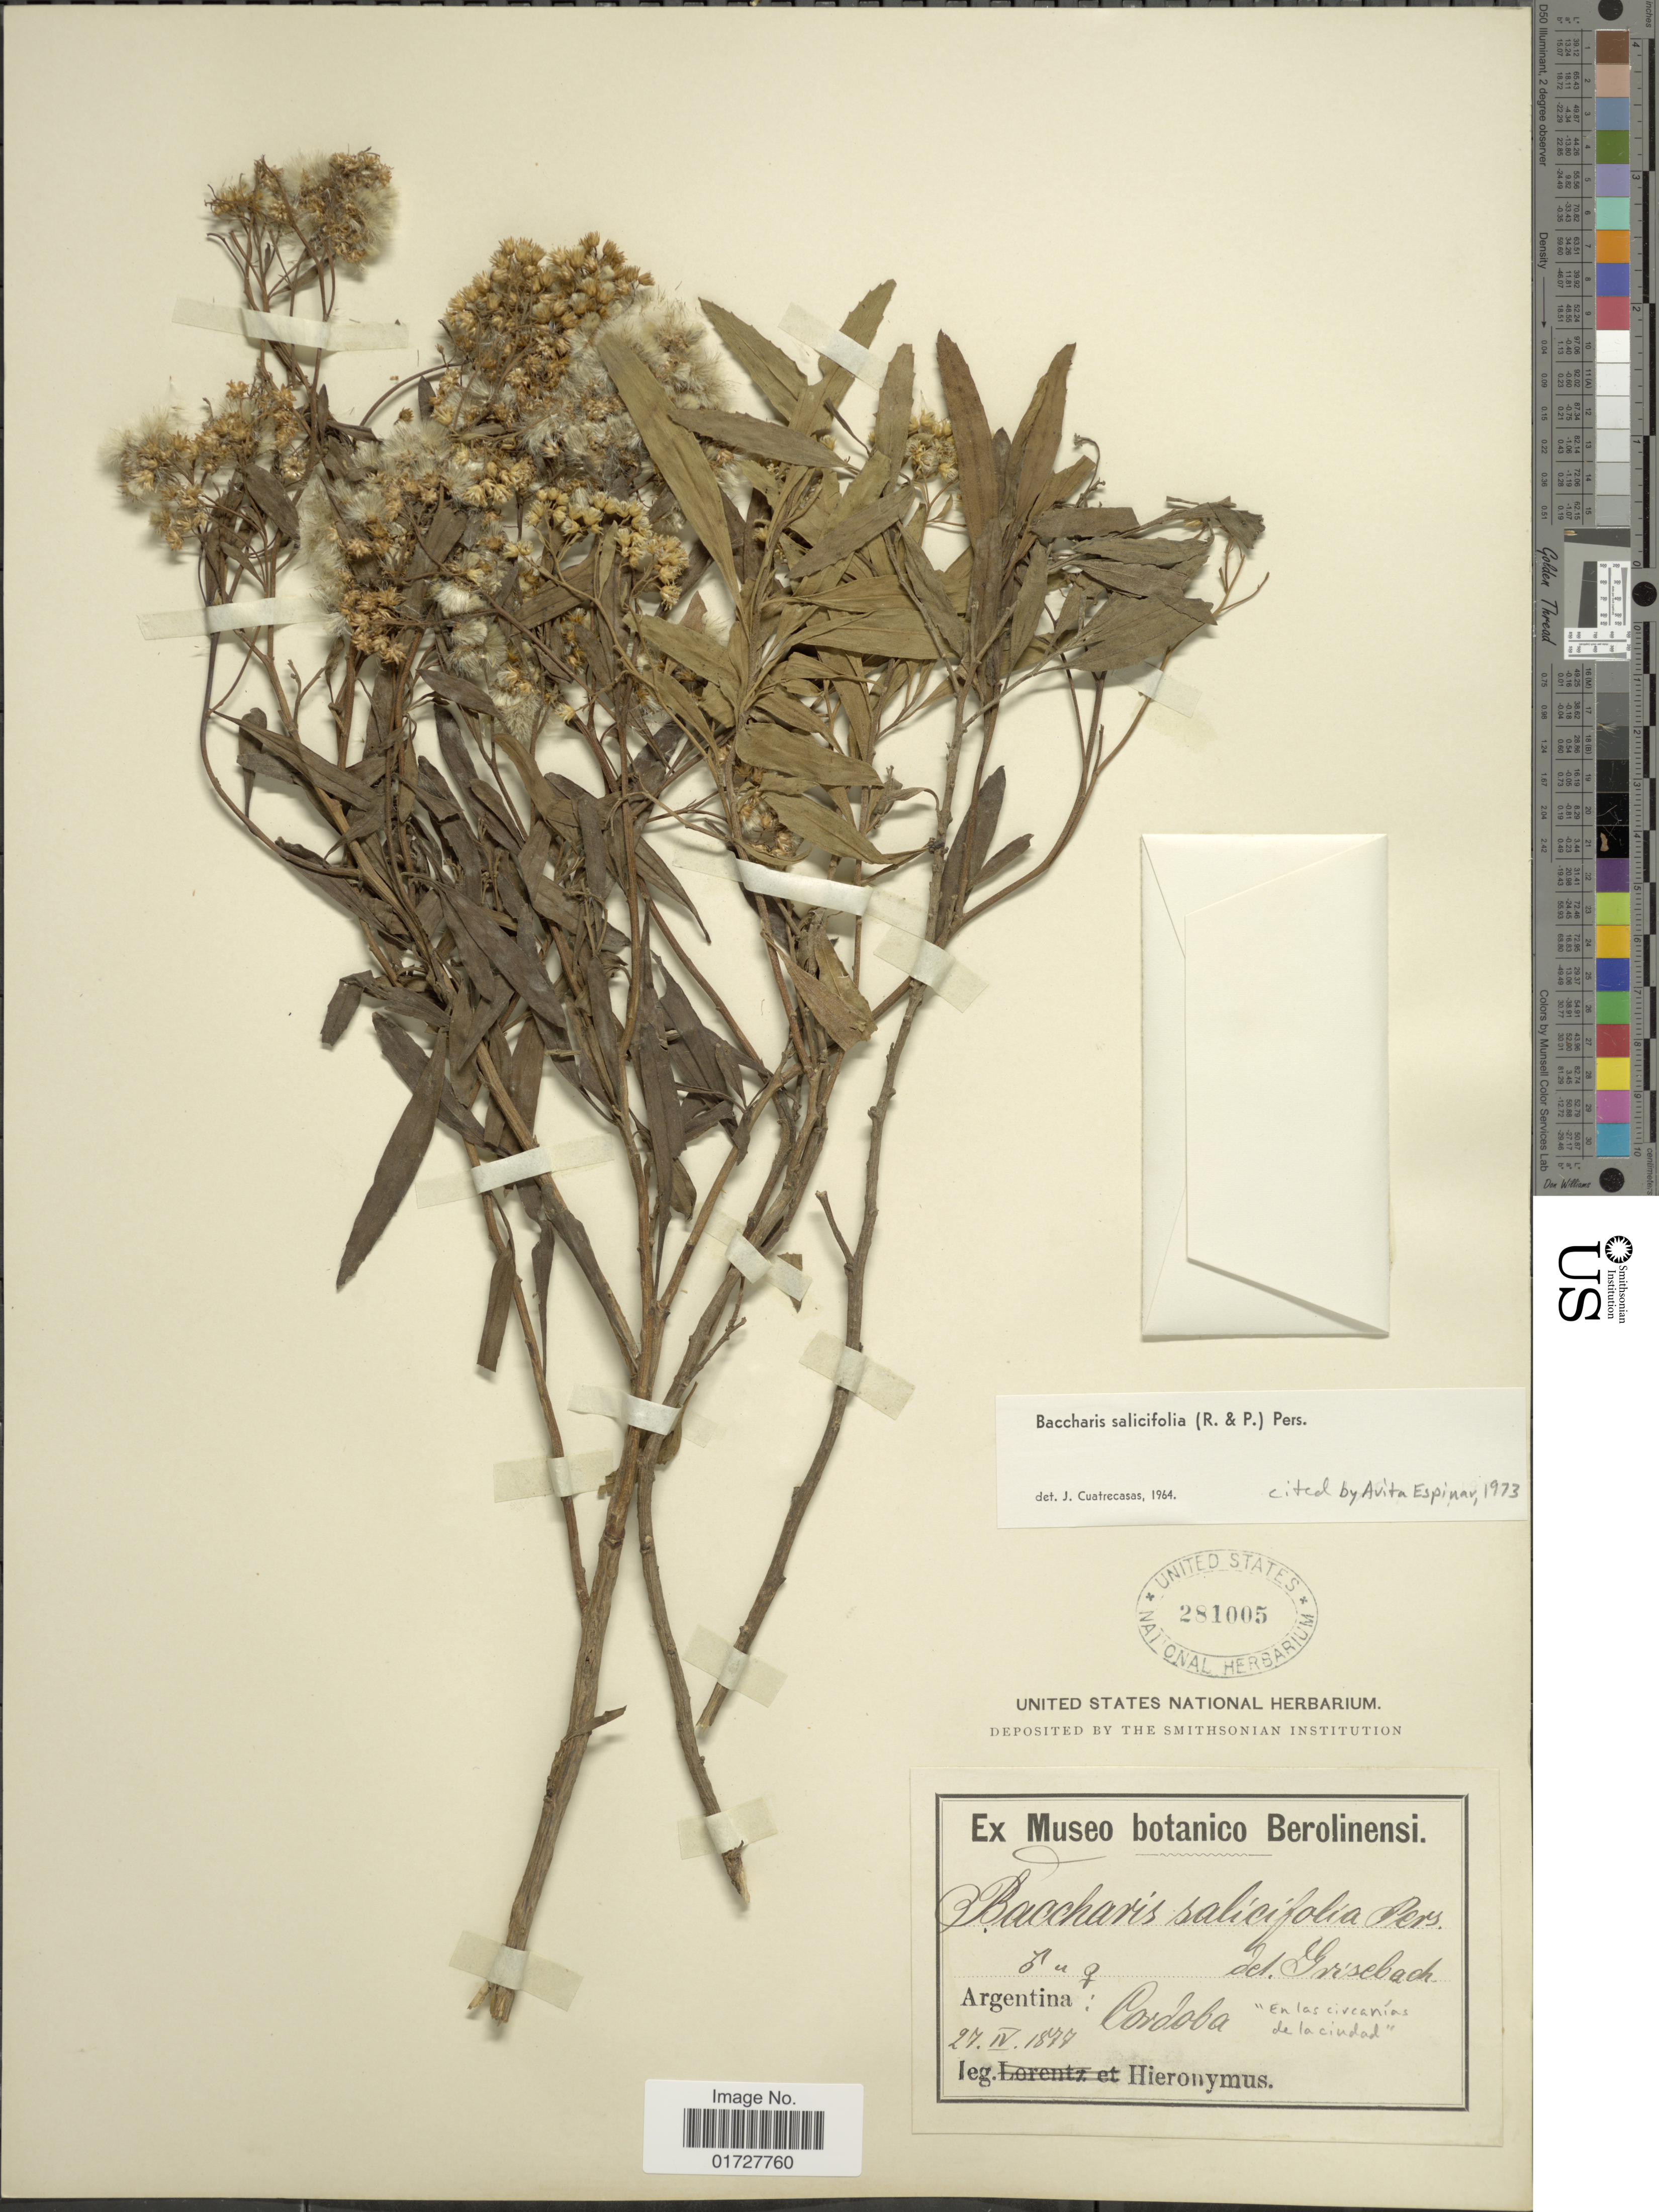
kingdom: Plantae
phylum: Tracheophyta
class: Magnoliopsida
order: Asterales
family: Asteraceae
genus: Baccharis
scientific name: Baccharis salicifolia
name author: (Ruiz & Pav.) Pers.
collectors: -. Hieronymus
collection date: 1877-04-27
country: Argentina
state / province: Cordoba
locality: En las circanias de la ciudad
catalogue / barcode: US 281005